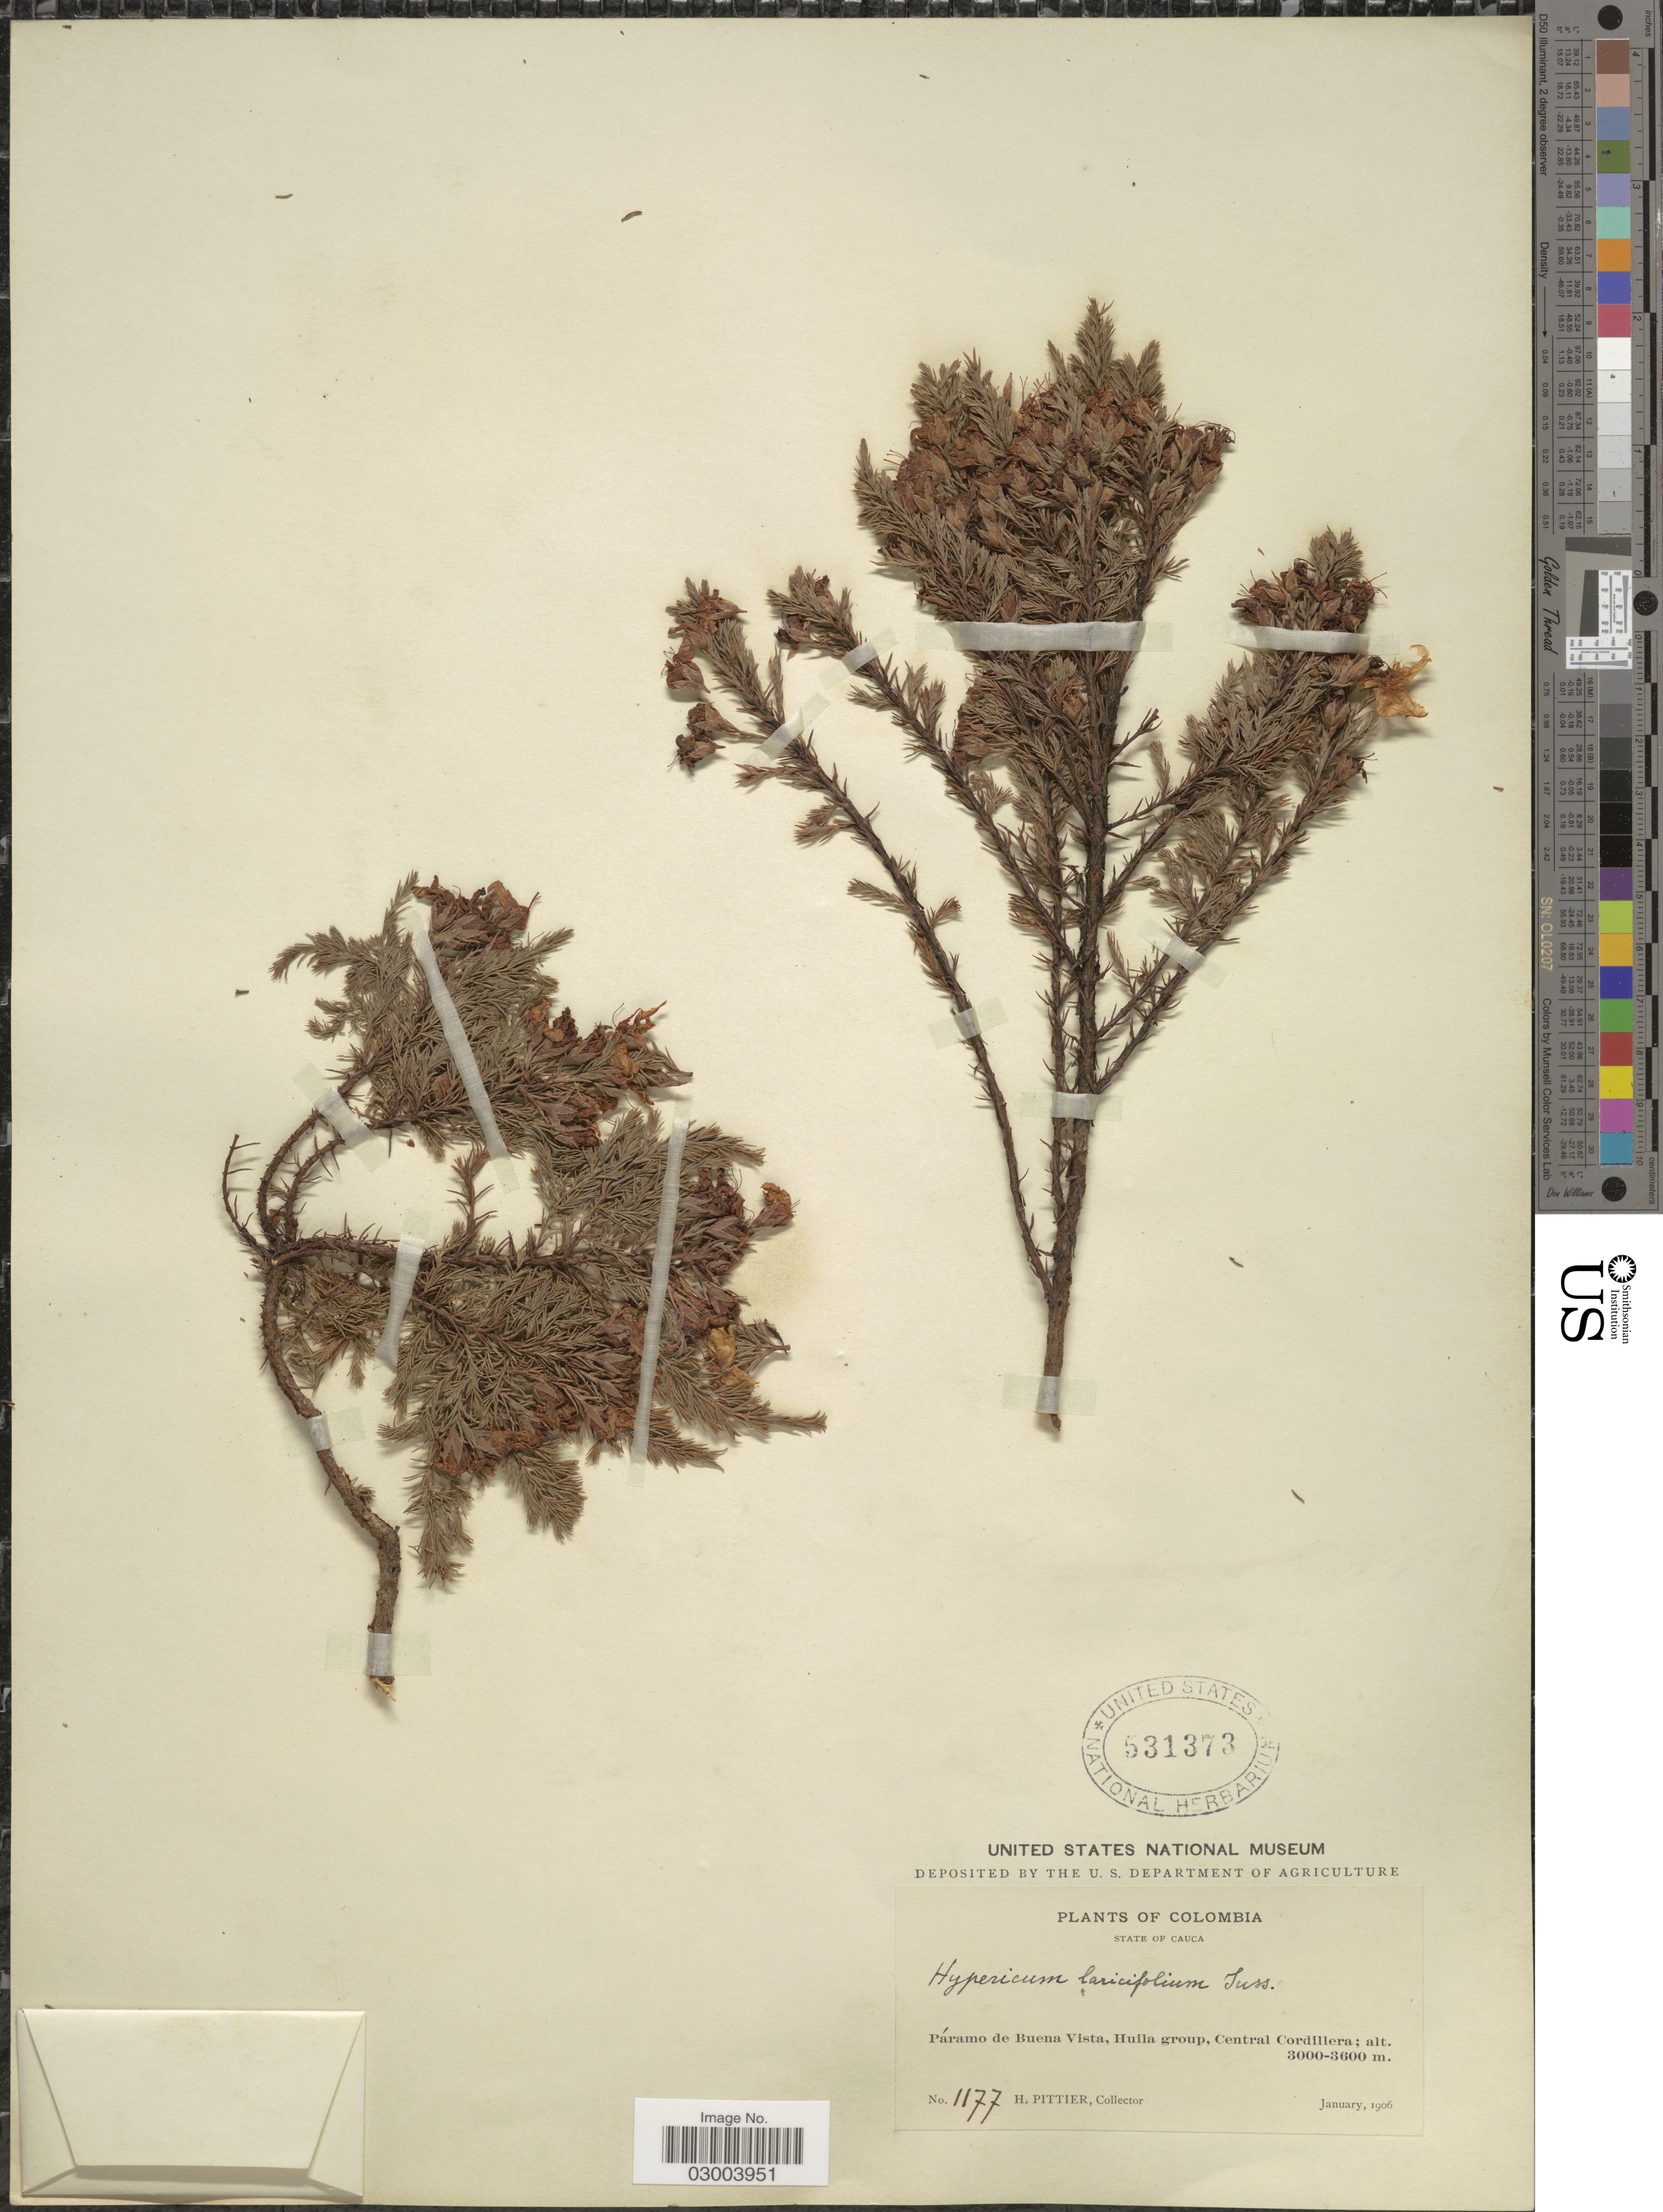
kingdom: Plantae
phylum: Tracheophyta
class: Magnoliopsida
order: Malpighiales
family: Hypericaceae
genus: Hypericum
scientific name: Hypericum laricifolium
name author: Juss.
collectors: H. F. Pittier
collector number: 1177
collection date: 1906-01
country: Colombia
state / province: Cauca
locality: Páramo de Buena Vista, Huila group, Central Cordillera.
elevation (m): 3000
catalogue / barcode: US 531373